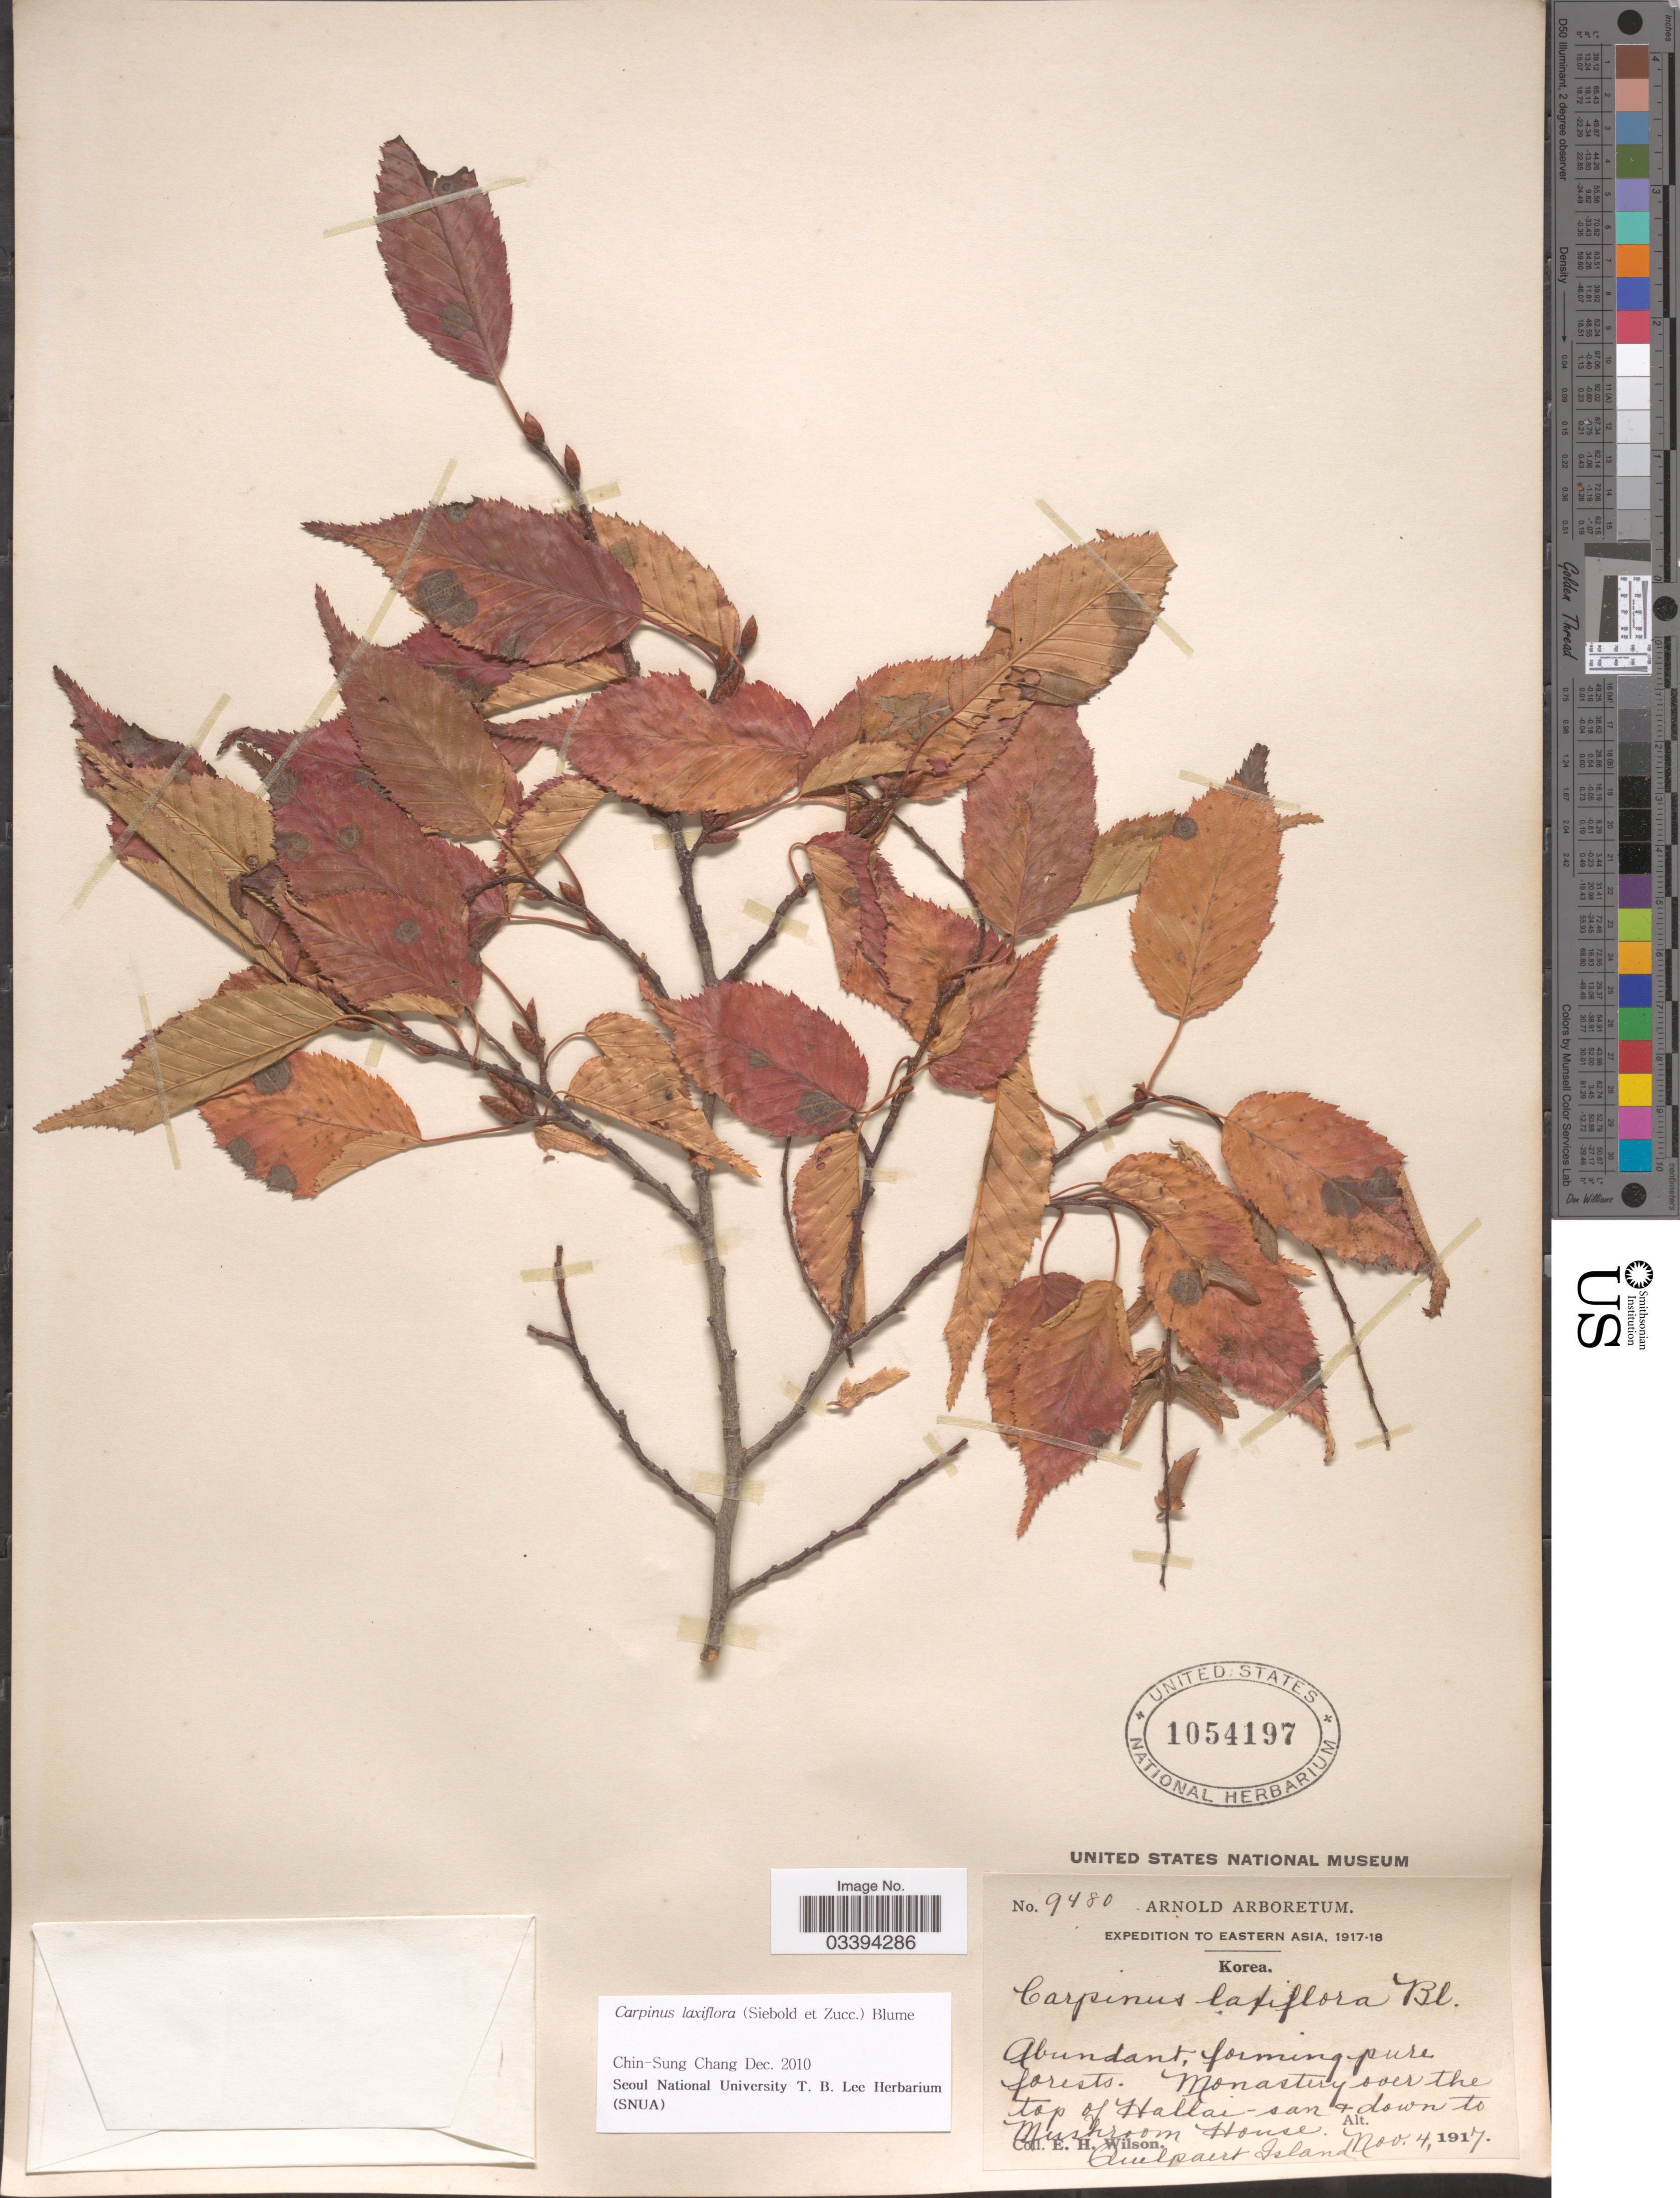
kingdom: Plantae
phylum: Tracheophyta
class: Magnoliopsida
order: Fagales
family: Betulaceae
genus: Carpinus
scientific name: Carpinus laxiflora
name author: (Siebold & Zucc.) Blume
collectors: E. Wilson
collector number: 9480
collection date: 1917-11-04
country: South Korea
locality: Monastery over the top Hallai-san & down to Mushroom House. Quelpaert Island.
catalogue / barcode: US 1054197